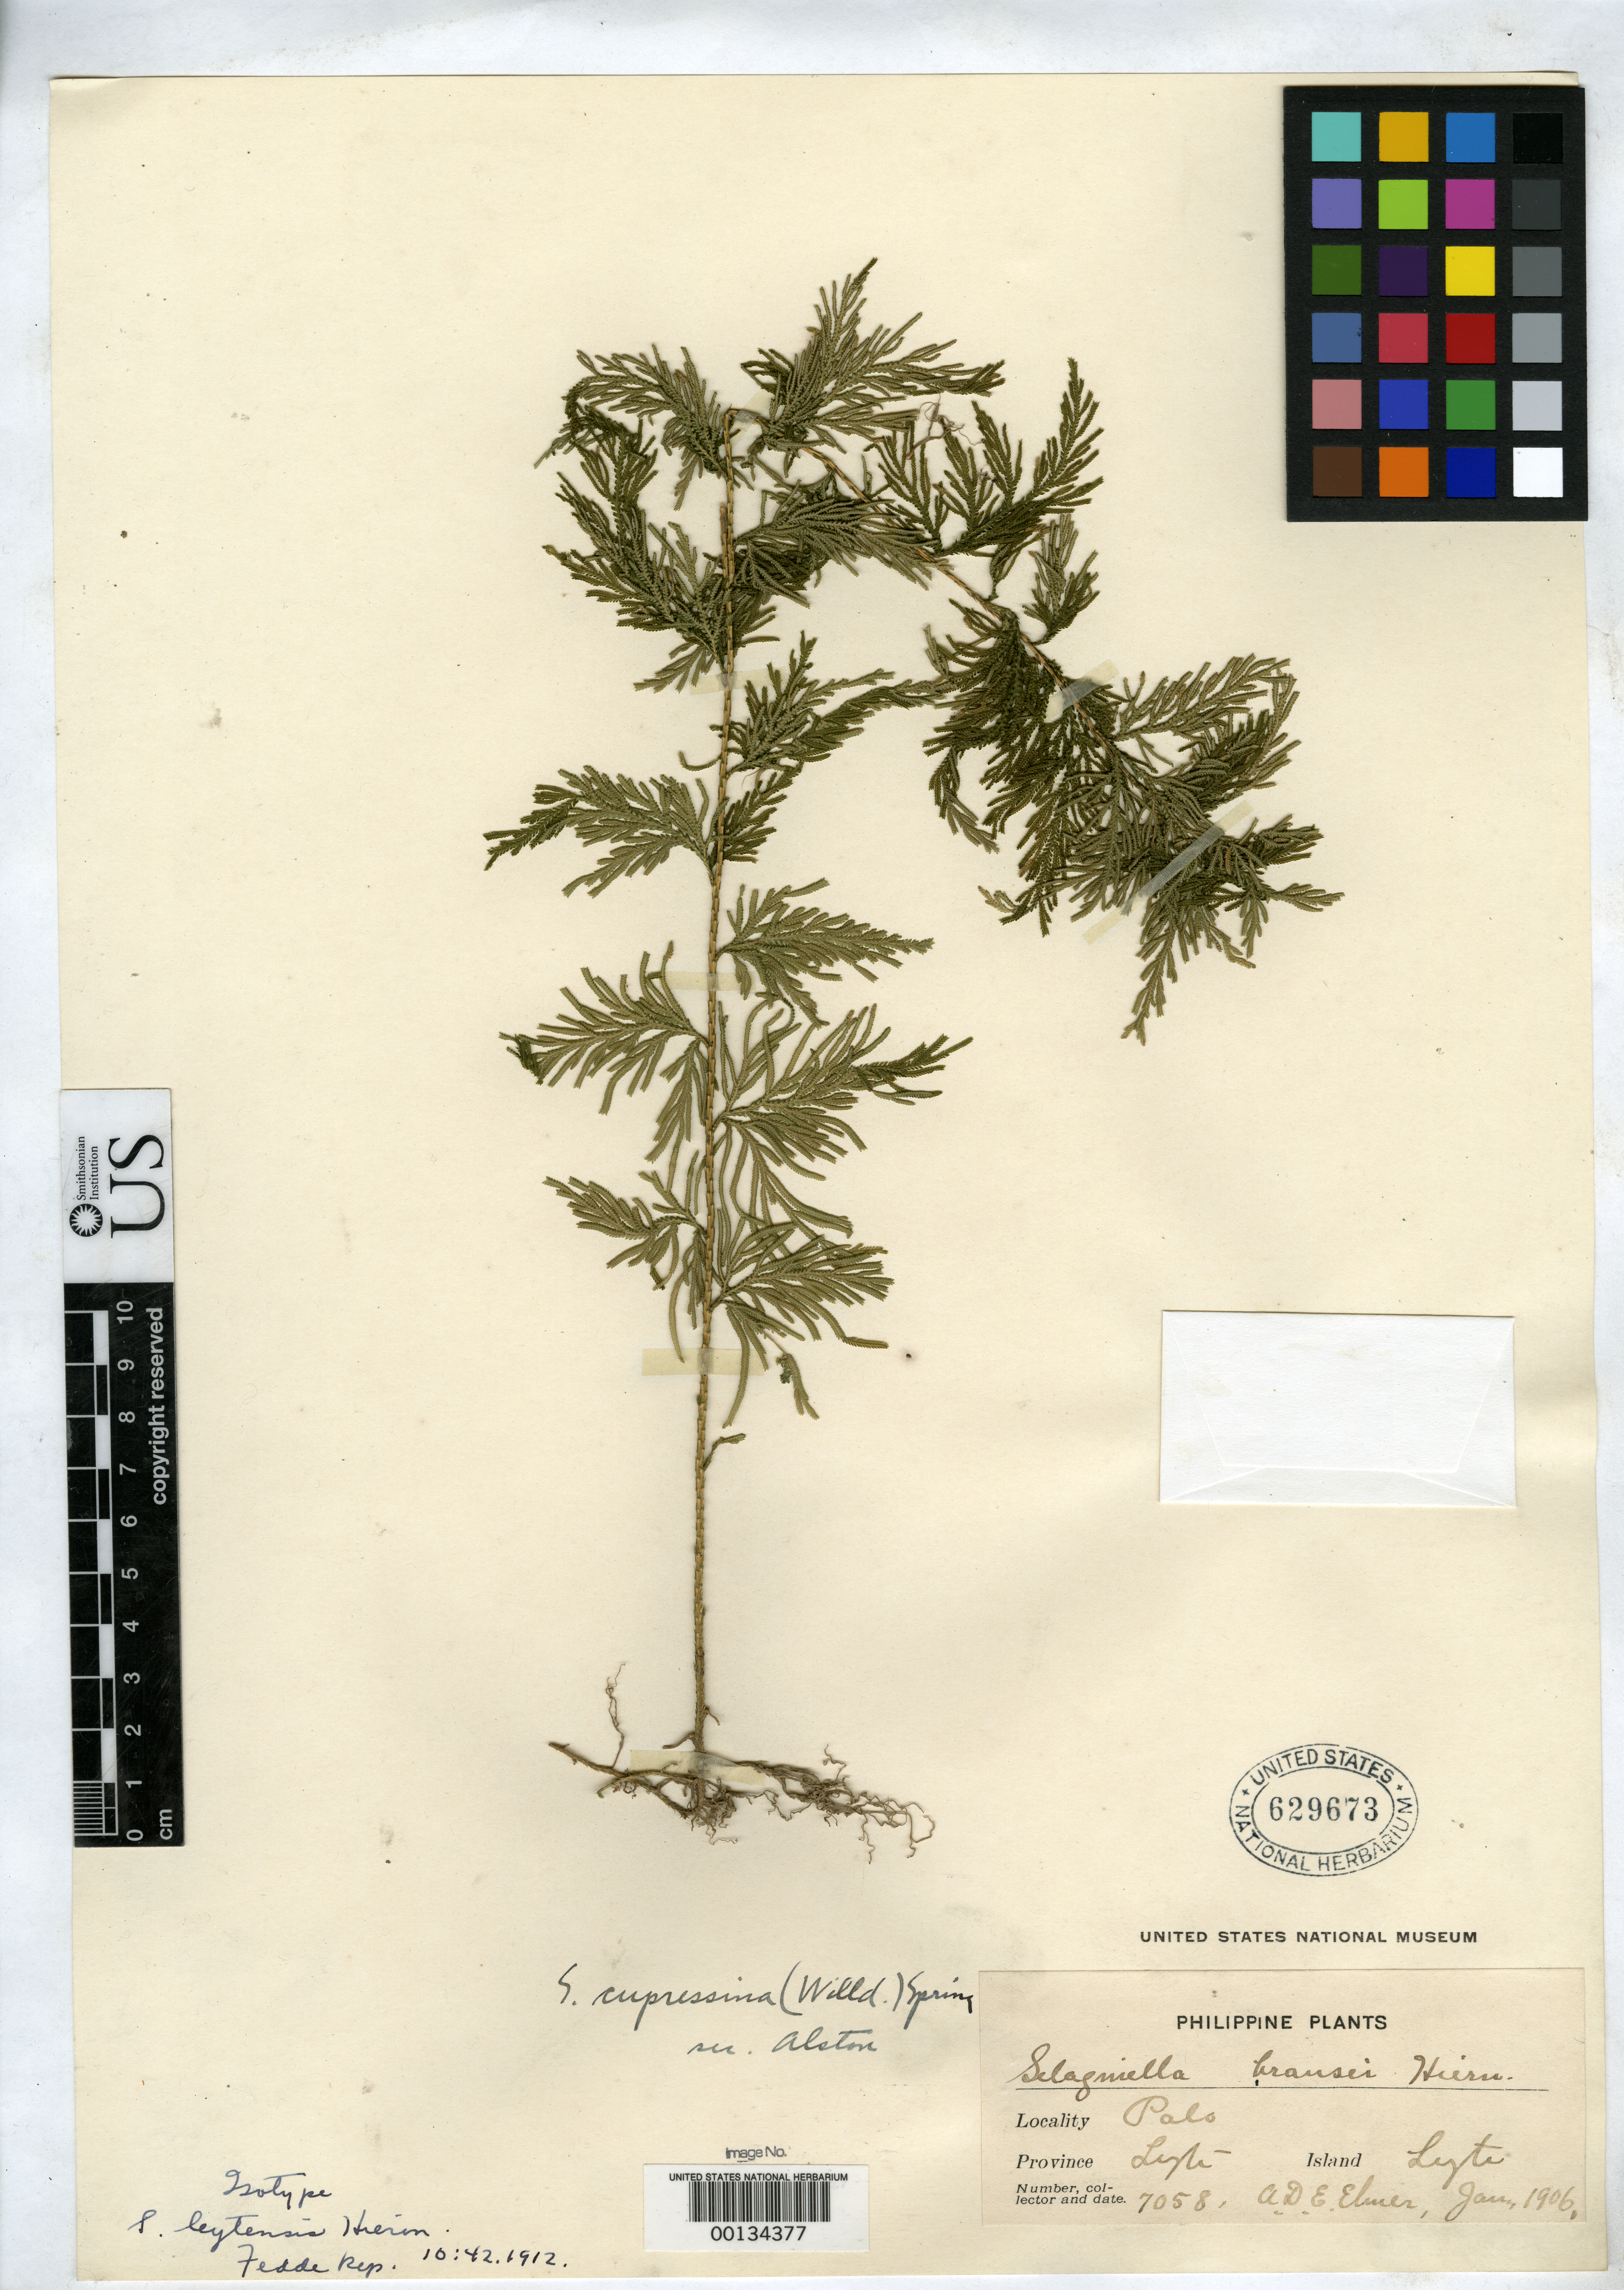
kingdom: Plantae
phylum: Tracheophyta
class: Lycopodiopsida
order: Selaginellales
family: Selaginellaceae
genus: Selaginella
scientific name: Selaginella leytensis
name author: Hieron.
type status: Isotype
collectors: A. D. E. Elmer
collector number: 7058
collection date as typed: Jan 1906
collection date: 1906-01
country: Philippines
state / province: Eastern Visayas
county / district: Leyte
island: Leyte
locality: Palo.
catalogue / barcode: US 629673